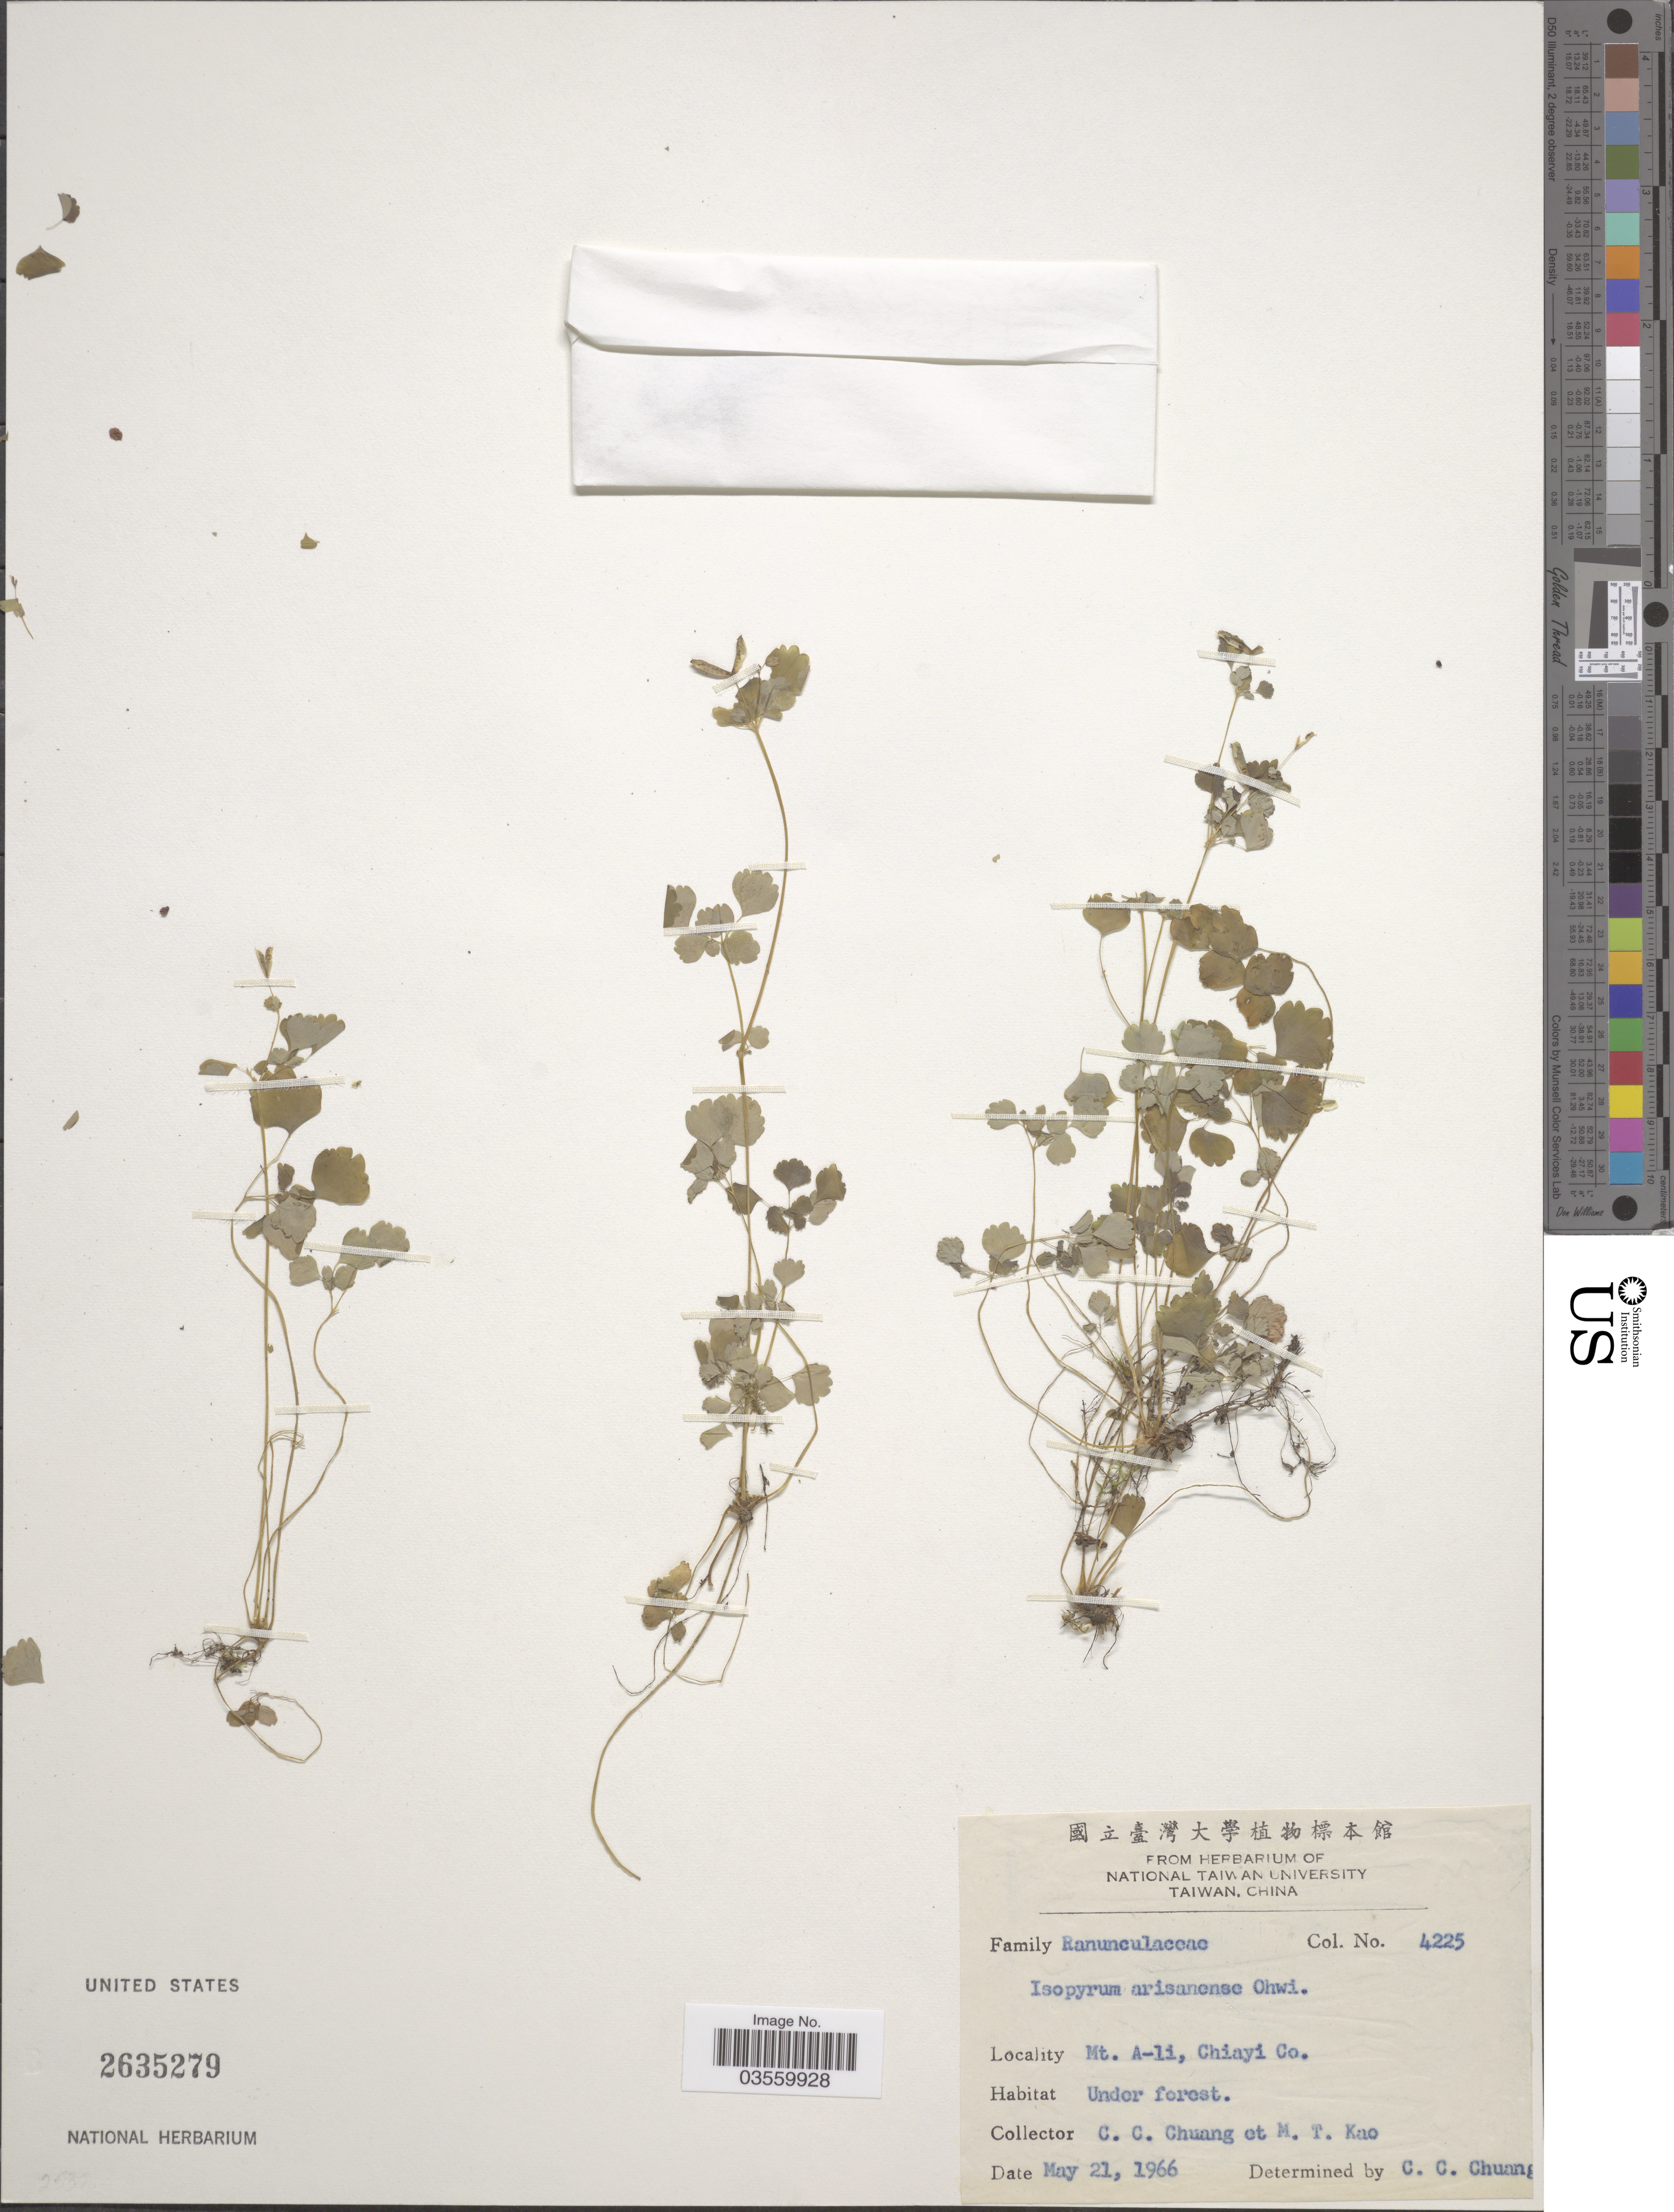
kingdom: Plantae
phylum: Tracheophyta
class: Magnoliopsida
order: Ranunculales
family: Ranunculaceae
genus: Dichocarpum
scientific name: Dichocarpum arisanense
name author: (Hayata) W.T. Wang & P.K. Hsiao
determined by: Strong, Mark T., (BOT), Smithsonian Institution - National Museum of Natural History (UNITED STATES)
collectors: C. C. Chuang & M. T. Kao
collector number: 4225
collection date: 1966-05-21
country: Taiwan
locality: Mt. A-Li, Chiayi Co.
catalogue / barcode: US 2635279